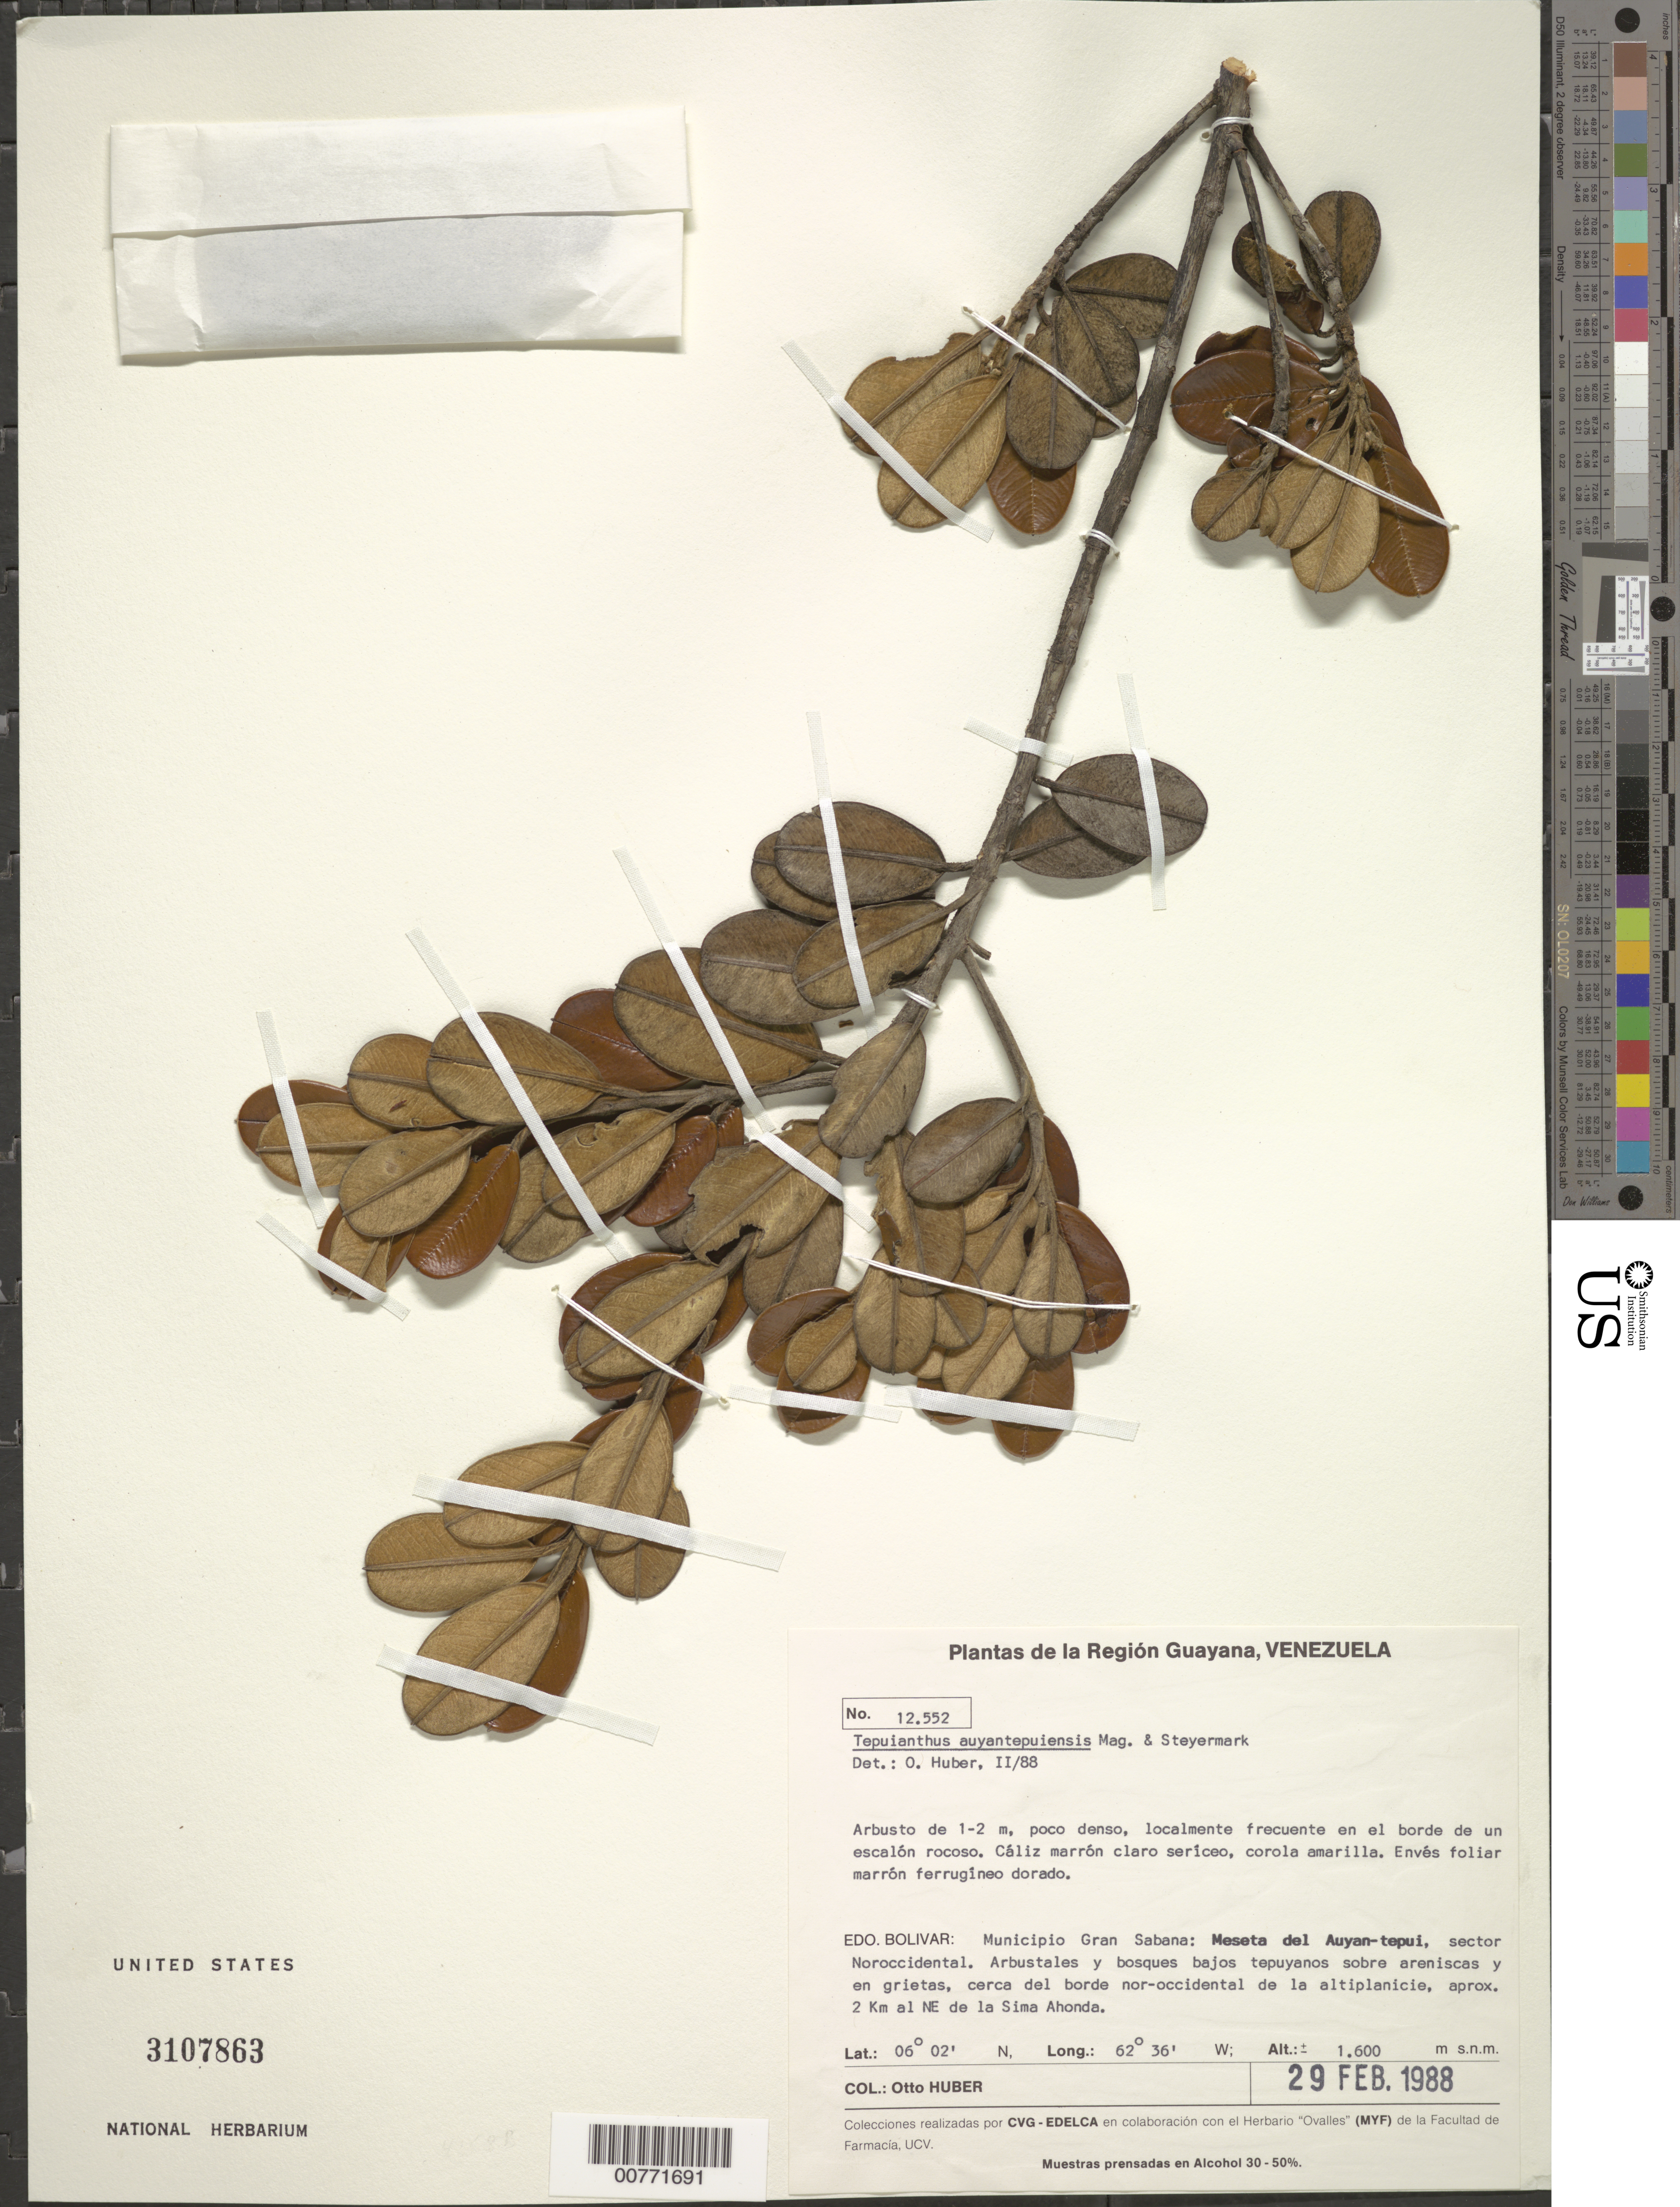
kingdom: Plantae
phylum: Tracheophyta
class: Magnoliopsida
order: Malvales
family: Thymelaeaceae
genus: Tepuianthus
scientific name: Tepuianthus auyantepuiensis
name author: Maguire & Steyerm.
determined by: Huber, Otto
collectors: O. Huber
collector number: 12552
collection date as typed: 29-Feb-88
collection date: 1988-02-29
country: Venezuela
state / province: Bolívar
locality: Mun. Gran Sabana, Meseta del Auyan-tepuí, sector noroccidental, aprox. 2 km al NE de la Sima Ahonda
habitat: Borde de un escalon rocoso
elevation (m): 1600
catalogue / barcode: US 3107863